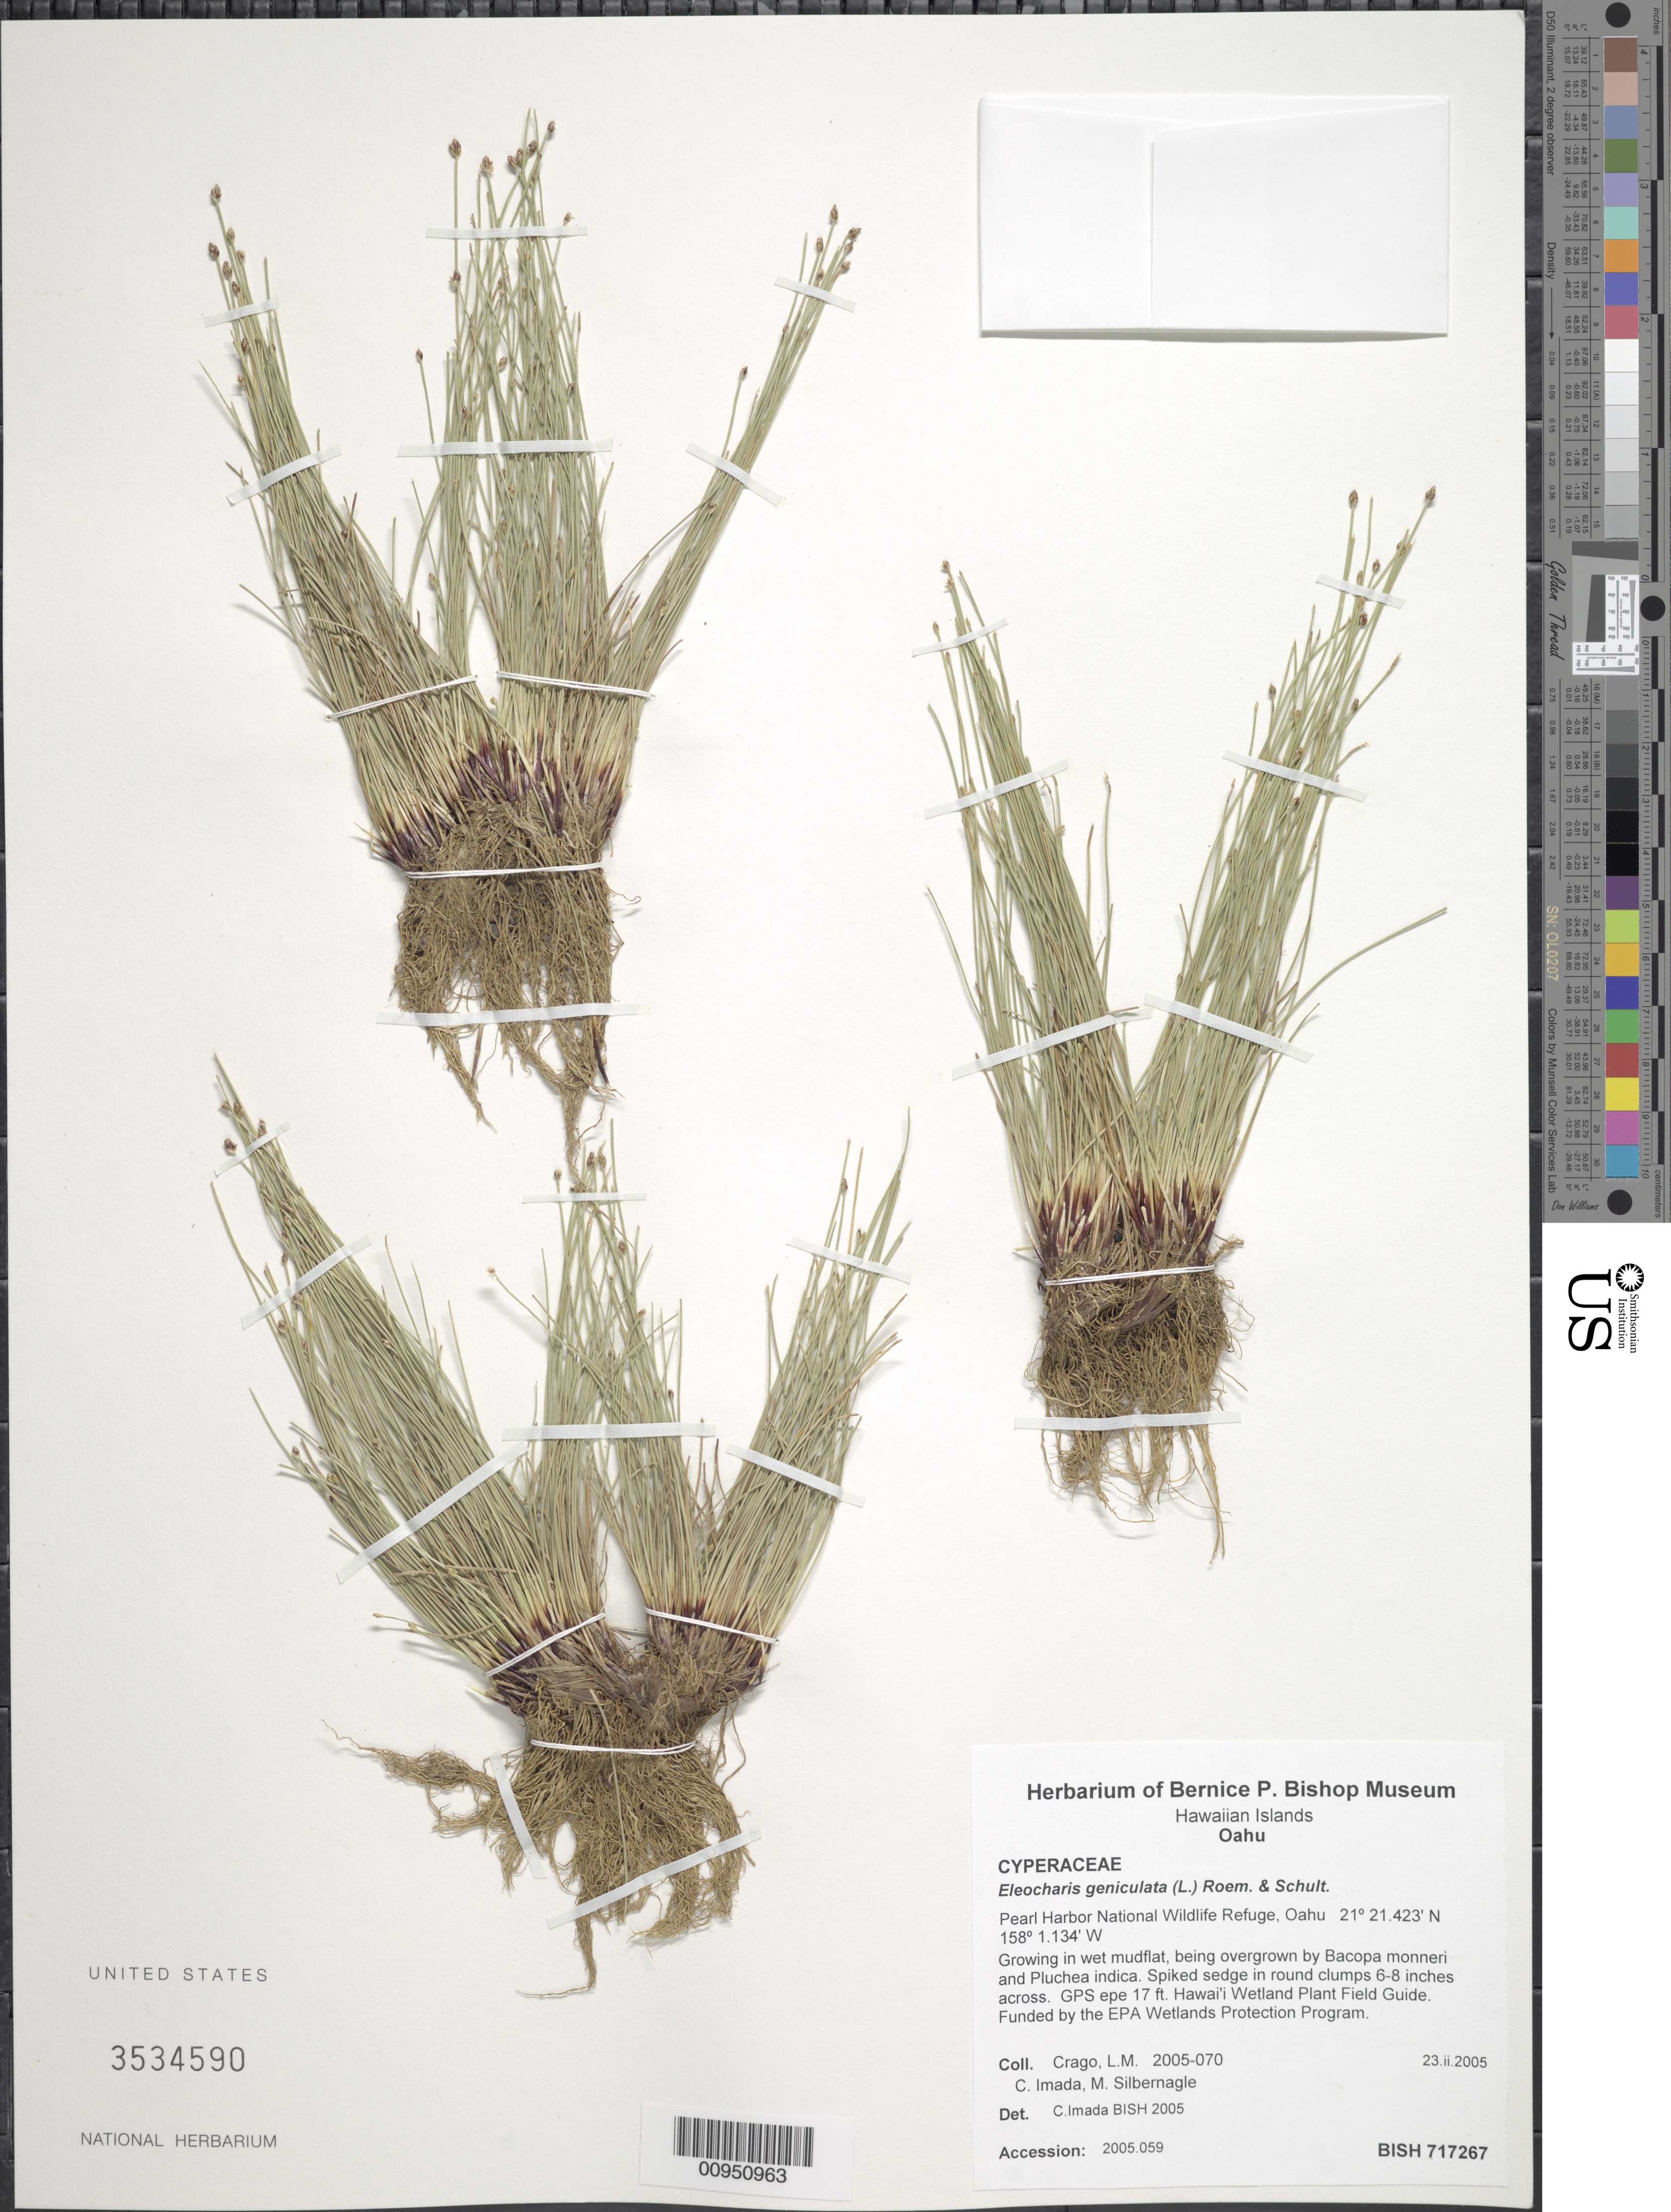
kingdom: Plantae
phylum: Tracheophyta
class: Liliopsida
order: Poales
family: Cyperaceae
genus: Eleocharis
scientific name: Eleocharis geniculata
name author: (L.) Roem. & Schult.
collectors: L. Crago, C. Imada & M. Silbernagle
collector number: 2005-070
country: United States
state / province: Hawaii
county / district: Honolulu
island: Oahu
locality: Pearl Harbor National Wildlife Refuge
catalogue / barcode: US 3534590